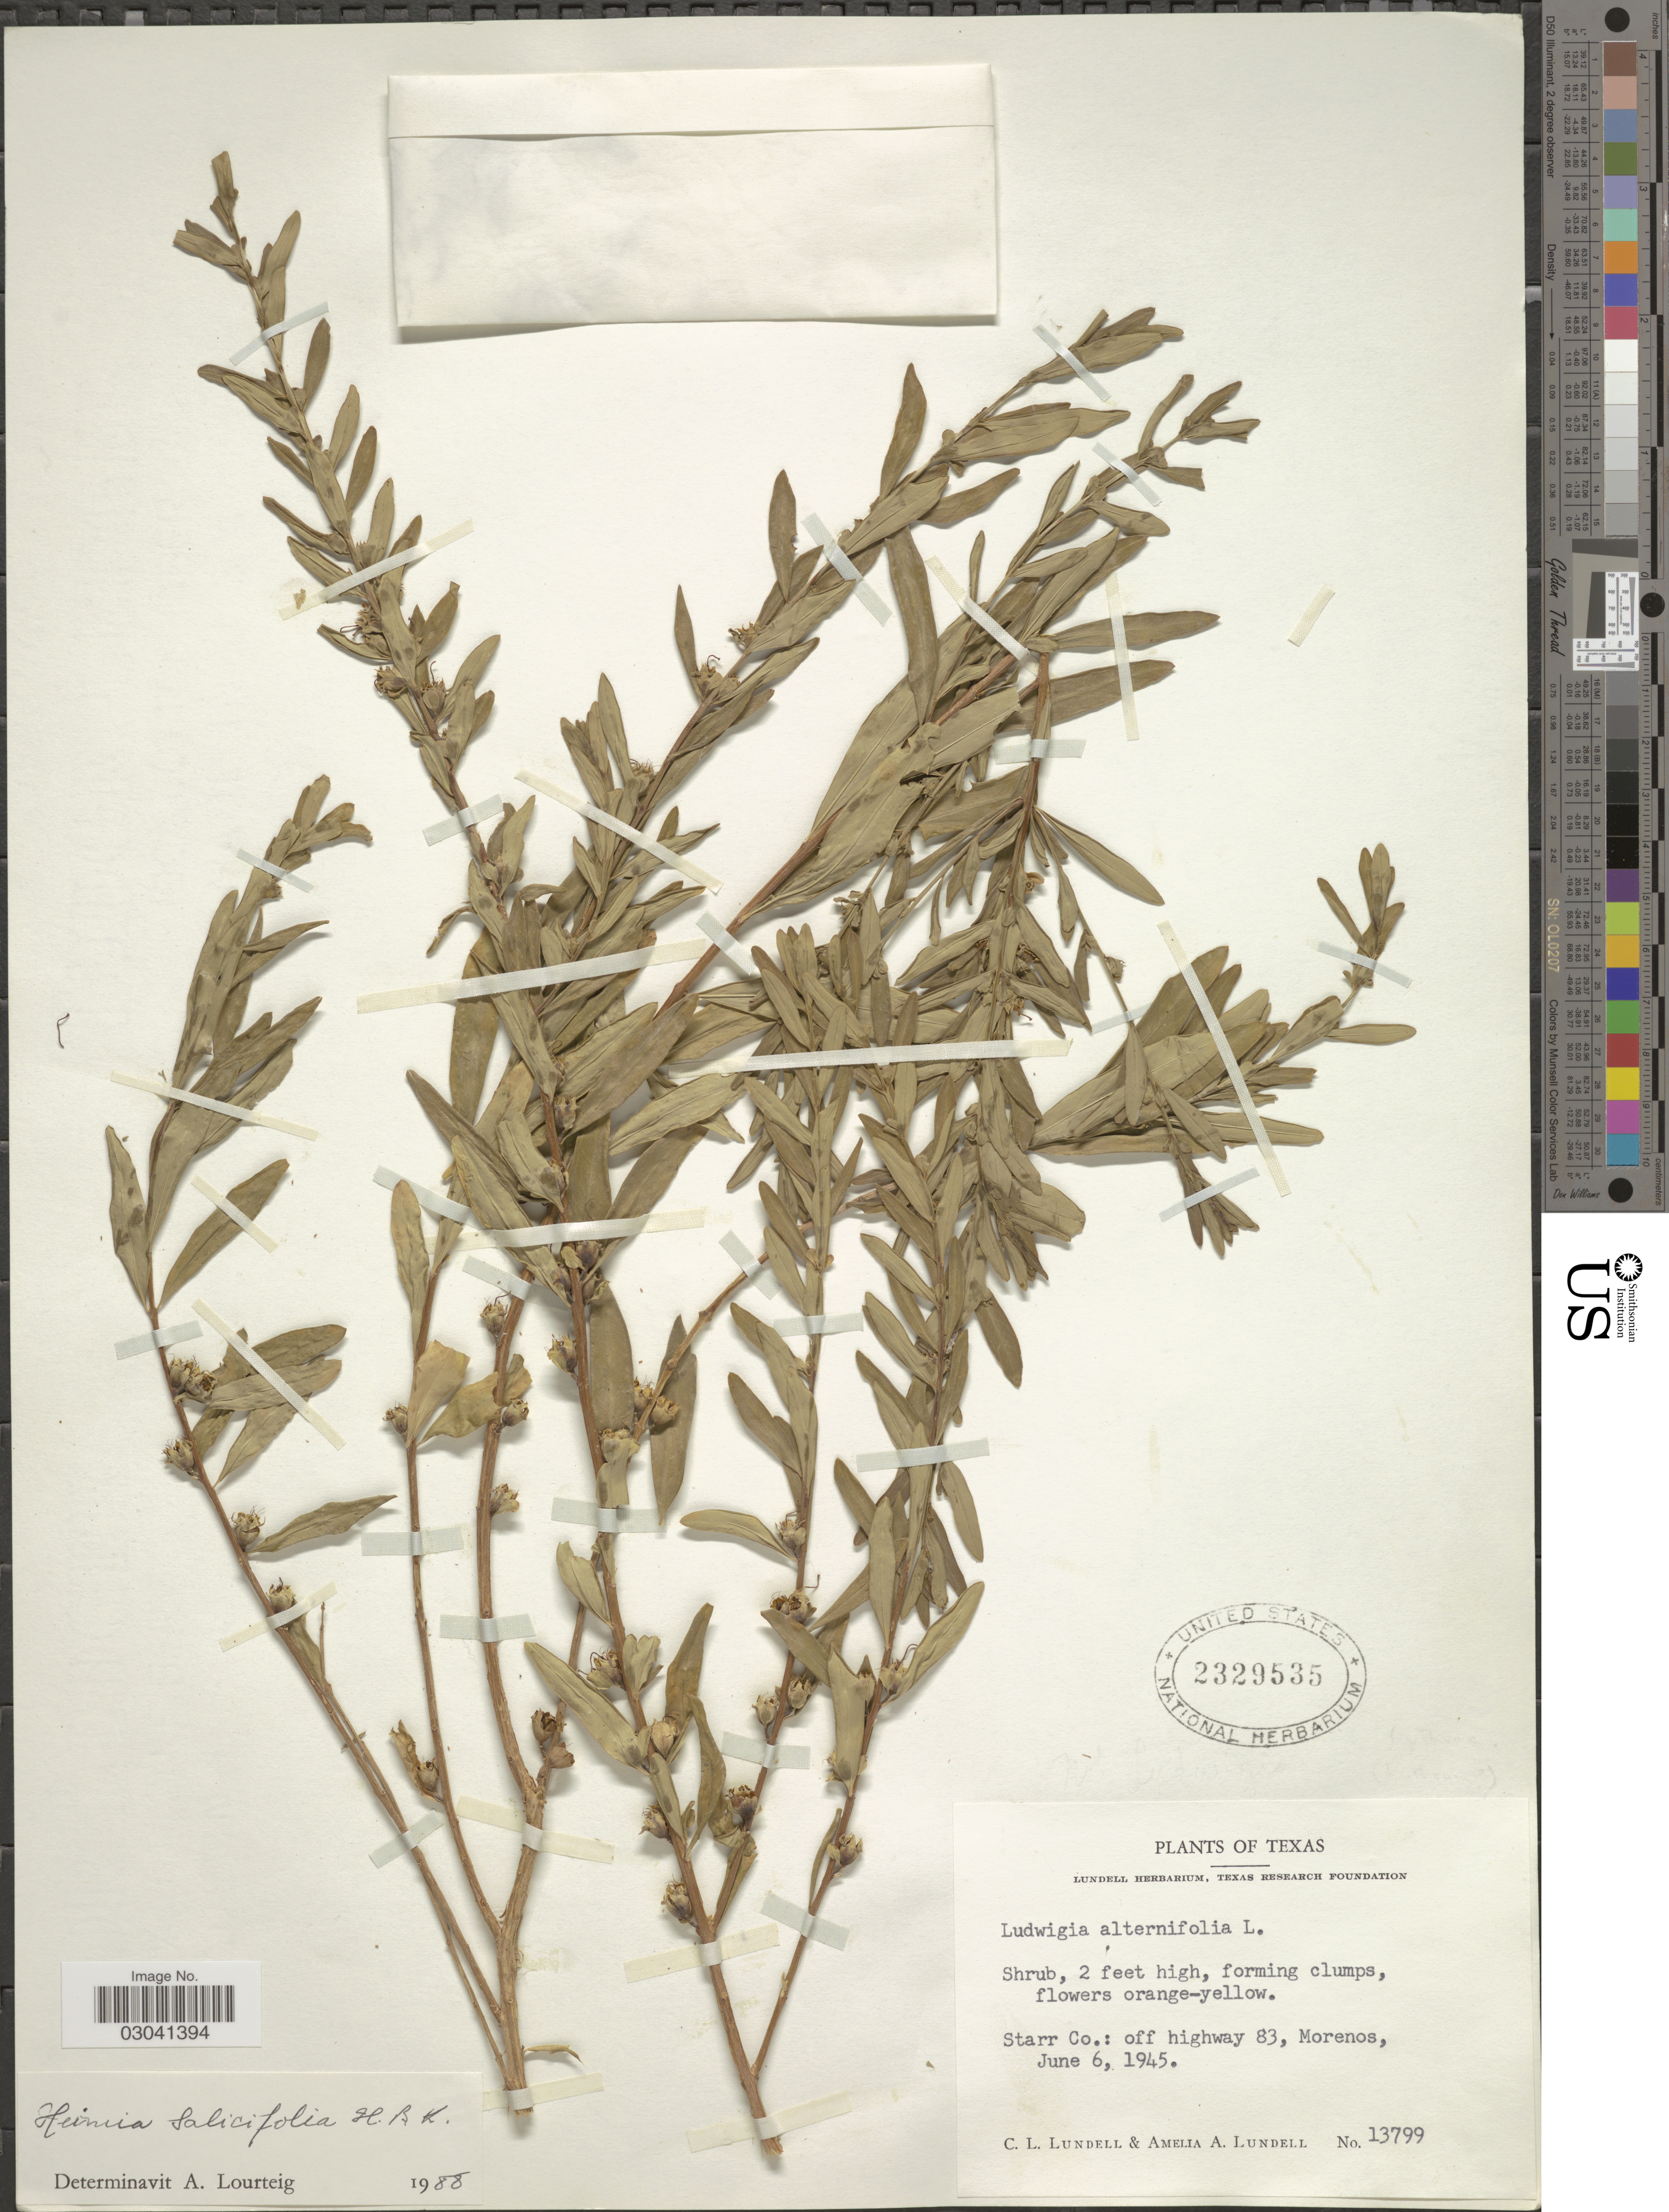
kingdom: Plantae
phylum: Tracheophyta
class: Magnoliopsida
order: Myrtales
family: Lythraceae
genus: Heimia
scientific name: Heimia salicifolia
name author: Link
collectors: C. L. Lundell & A. A. Lundell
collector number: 13799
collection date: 1945-06-06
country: United States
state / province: Texas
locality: Starr Co.: off highway 83, Morenos.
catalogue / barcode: US 2329535